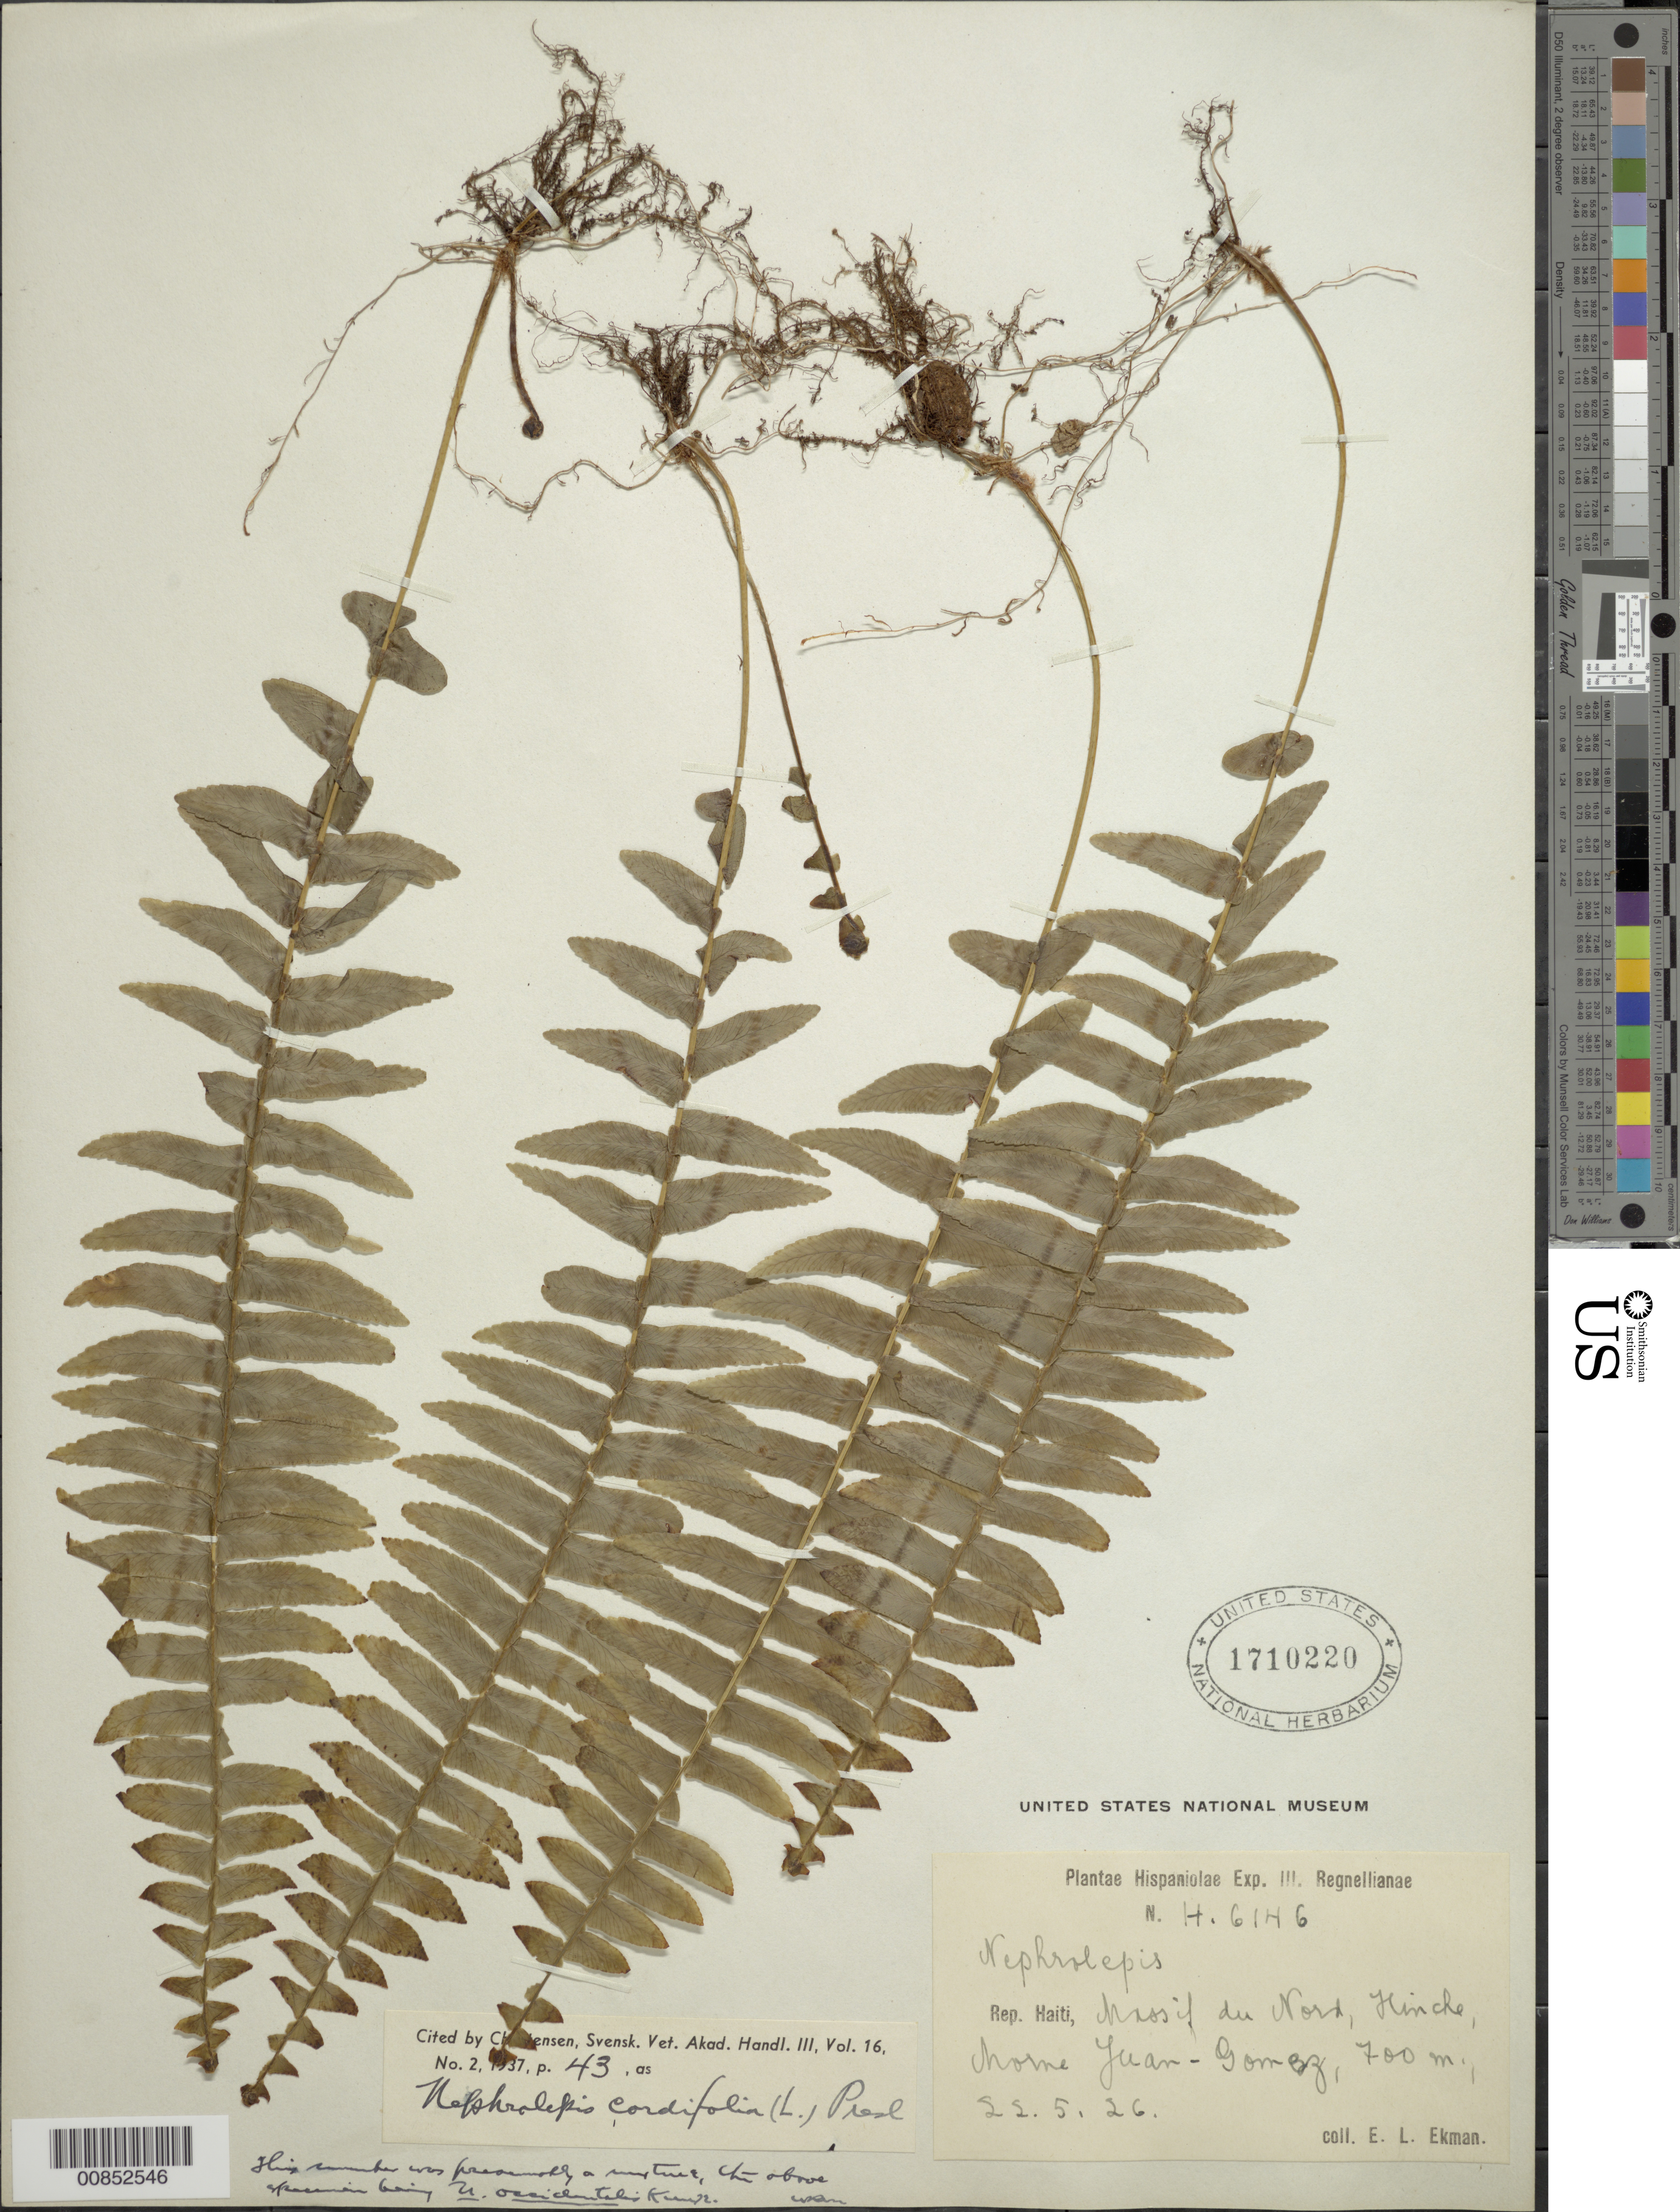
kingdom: Plantae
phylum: Tracheophyta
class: Polypodiopsida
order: Polypodiales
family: Nephrolepidaceae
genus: Nephrolepis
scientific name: Nephrolepis undulata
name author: J. Sm.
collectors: E. L. Ekman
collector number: H 6146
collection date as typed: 22 May 1926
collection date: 1926-05-22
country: Haiti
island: Hispaniola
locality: Massif du Nord, Hinche, Morne Juan-Gomez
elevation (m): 700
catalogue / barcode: US 1710220